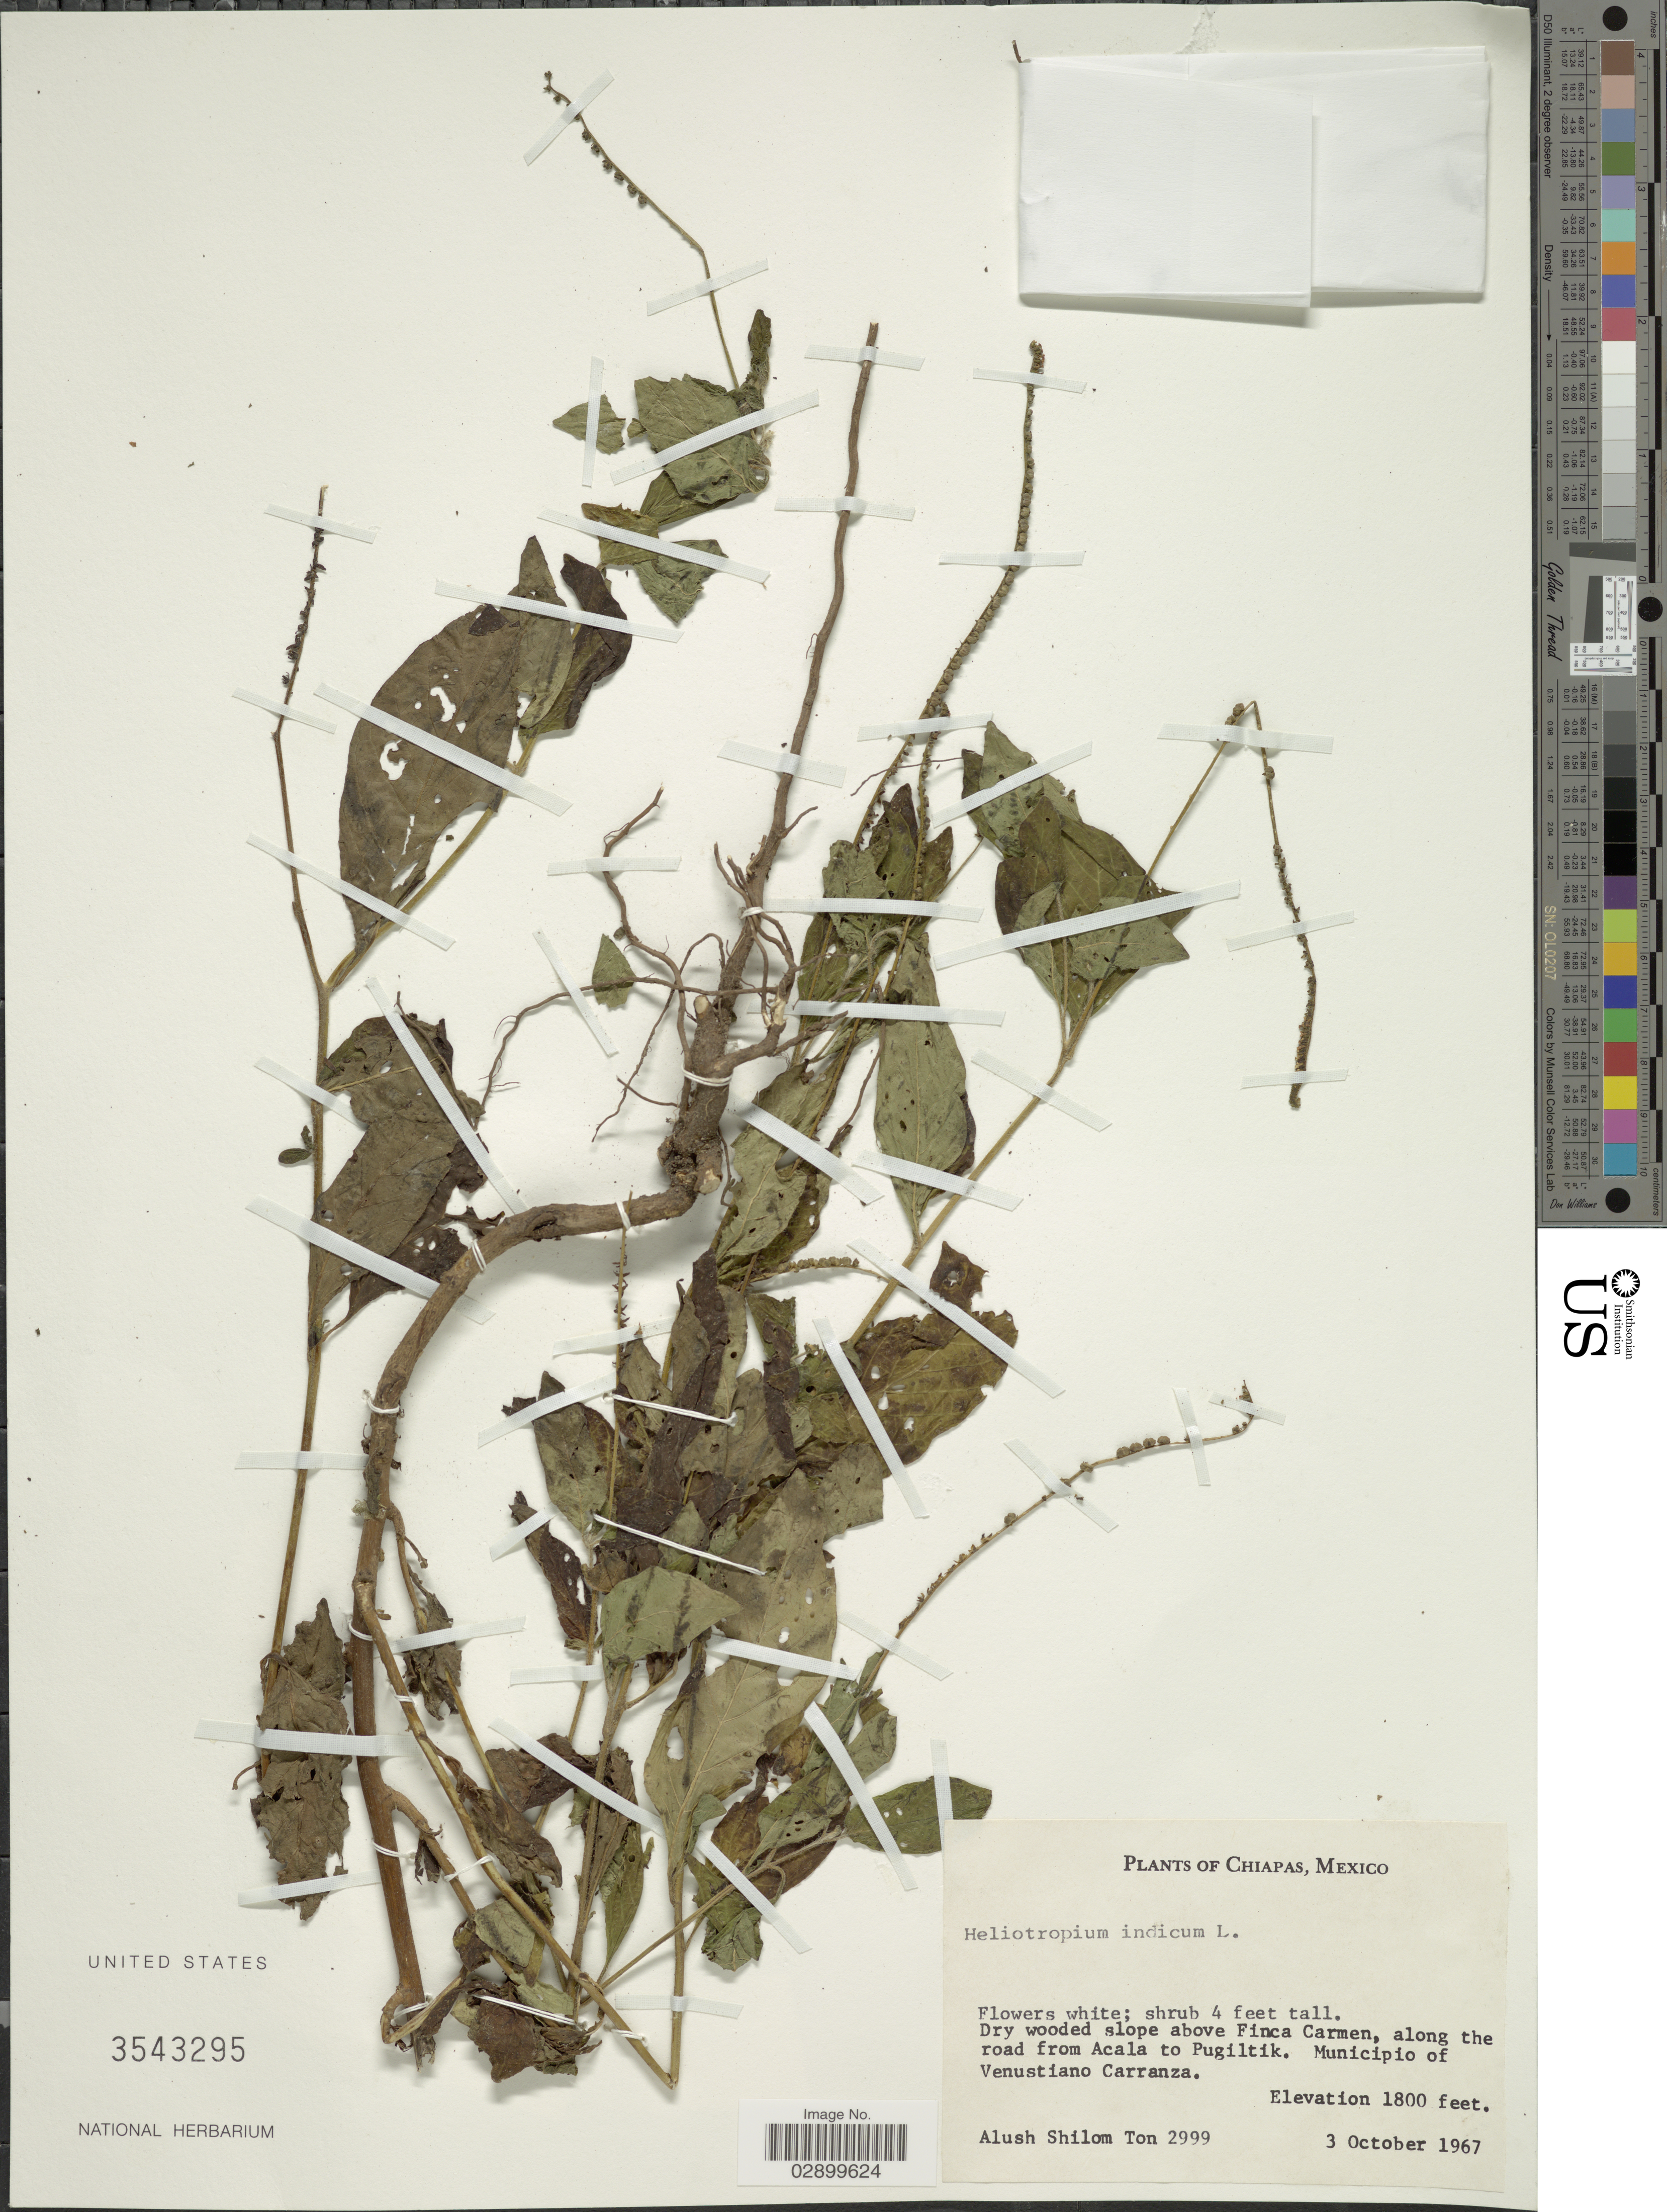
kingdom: Plantae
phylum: Tracheophyta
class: Magnoliopsida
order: Boraginales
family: Heliotropiaceae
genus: Heliotropium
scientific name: Heliotropium indicum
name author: L.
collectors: A. M. Ton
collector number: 2999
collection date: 1967-10-03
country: Mexico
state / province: Chiapas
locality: Dry wooded slope above Finca Carmen, along the road from Acala to Pugiltik. Municipio of Venustiano Carranza.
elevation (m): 549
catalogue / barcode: US 3543295